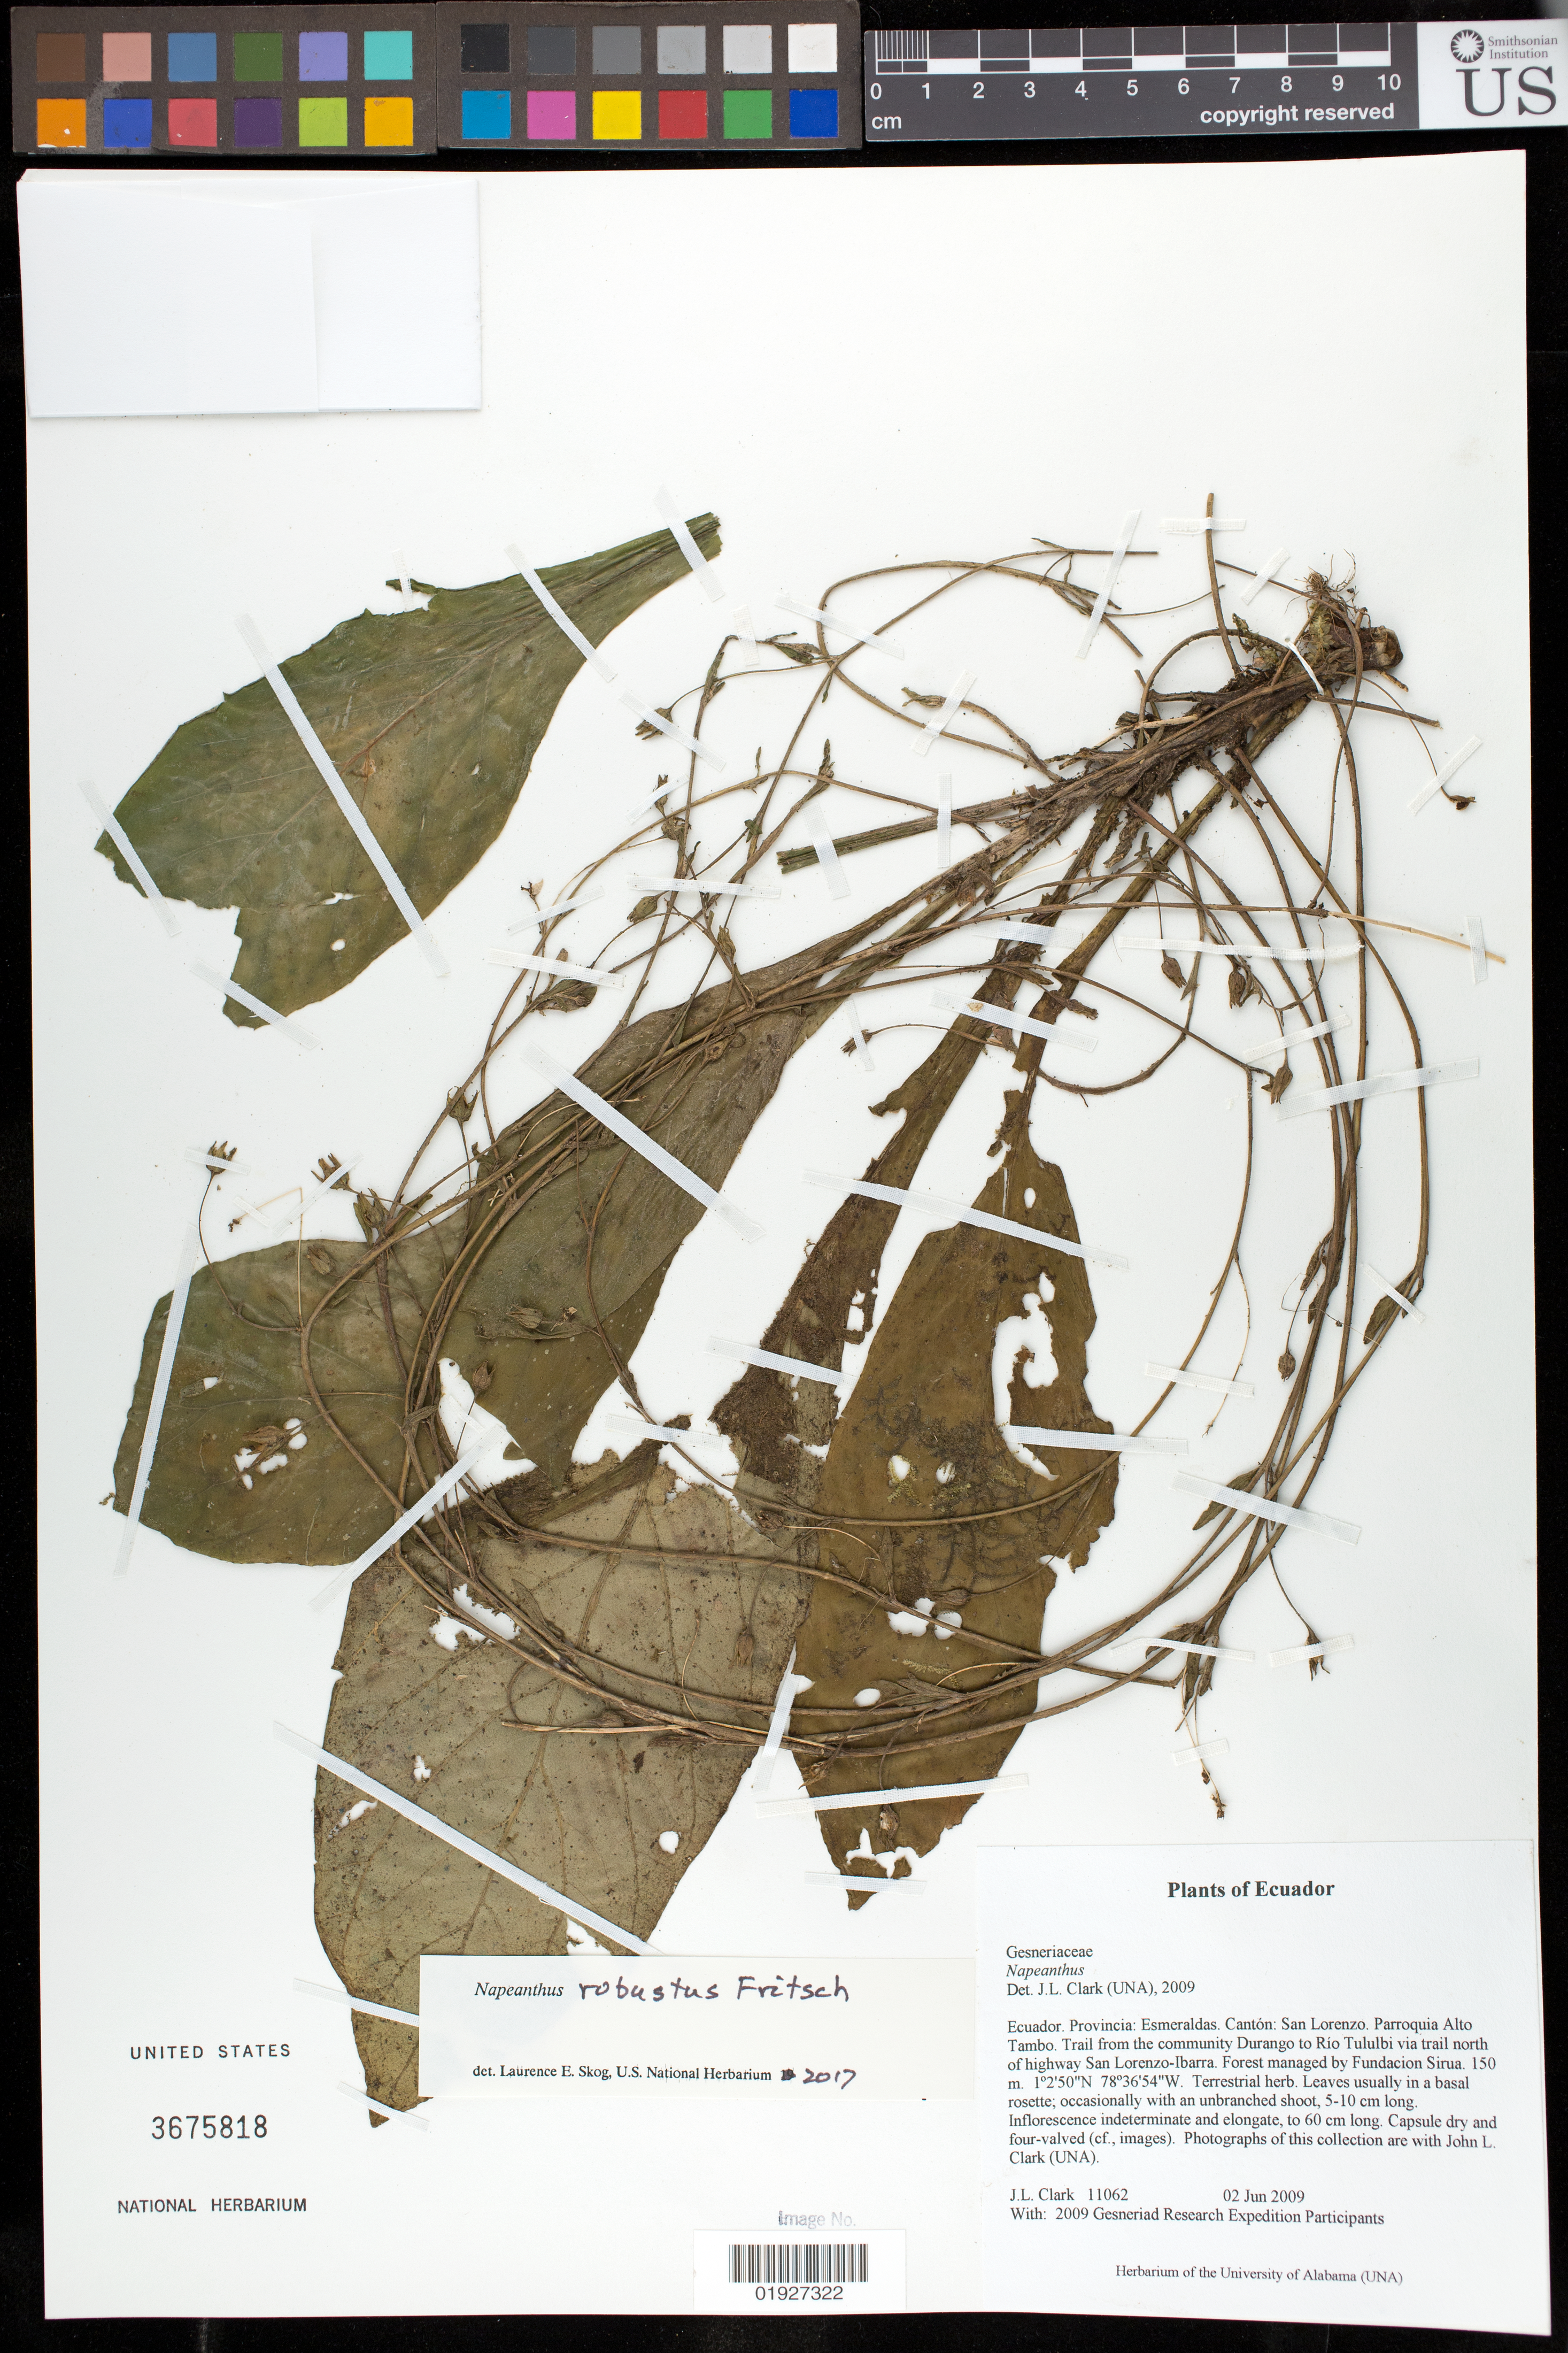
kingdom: Plantae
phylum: Tracheophyta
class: Magnoliopsida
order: Lamiales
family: Gesneriaceae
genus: Napeanthus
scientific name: Napeanthus robustus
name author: Fritsch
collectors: J. L. Clark & 2009 Gesneriad Research Expedition Participants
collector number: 11062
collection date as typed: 02 Jun 2009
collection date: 2009-06-02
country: Ecuador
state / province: Esmeraldas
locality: Ecuador. Provincia: Esmeraldas. Canton: San Lorenzo. Parroquia Alto Tambo. Trail from the community Durango to Rio Tulubi via trail north of highway San Lorenzo-Ibarra. Forest managed by Fundacion Sirua.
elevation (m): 150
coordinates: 1 02 50 N, 78 36 54 W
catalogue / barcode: US 3675818